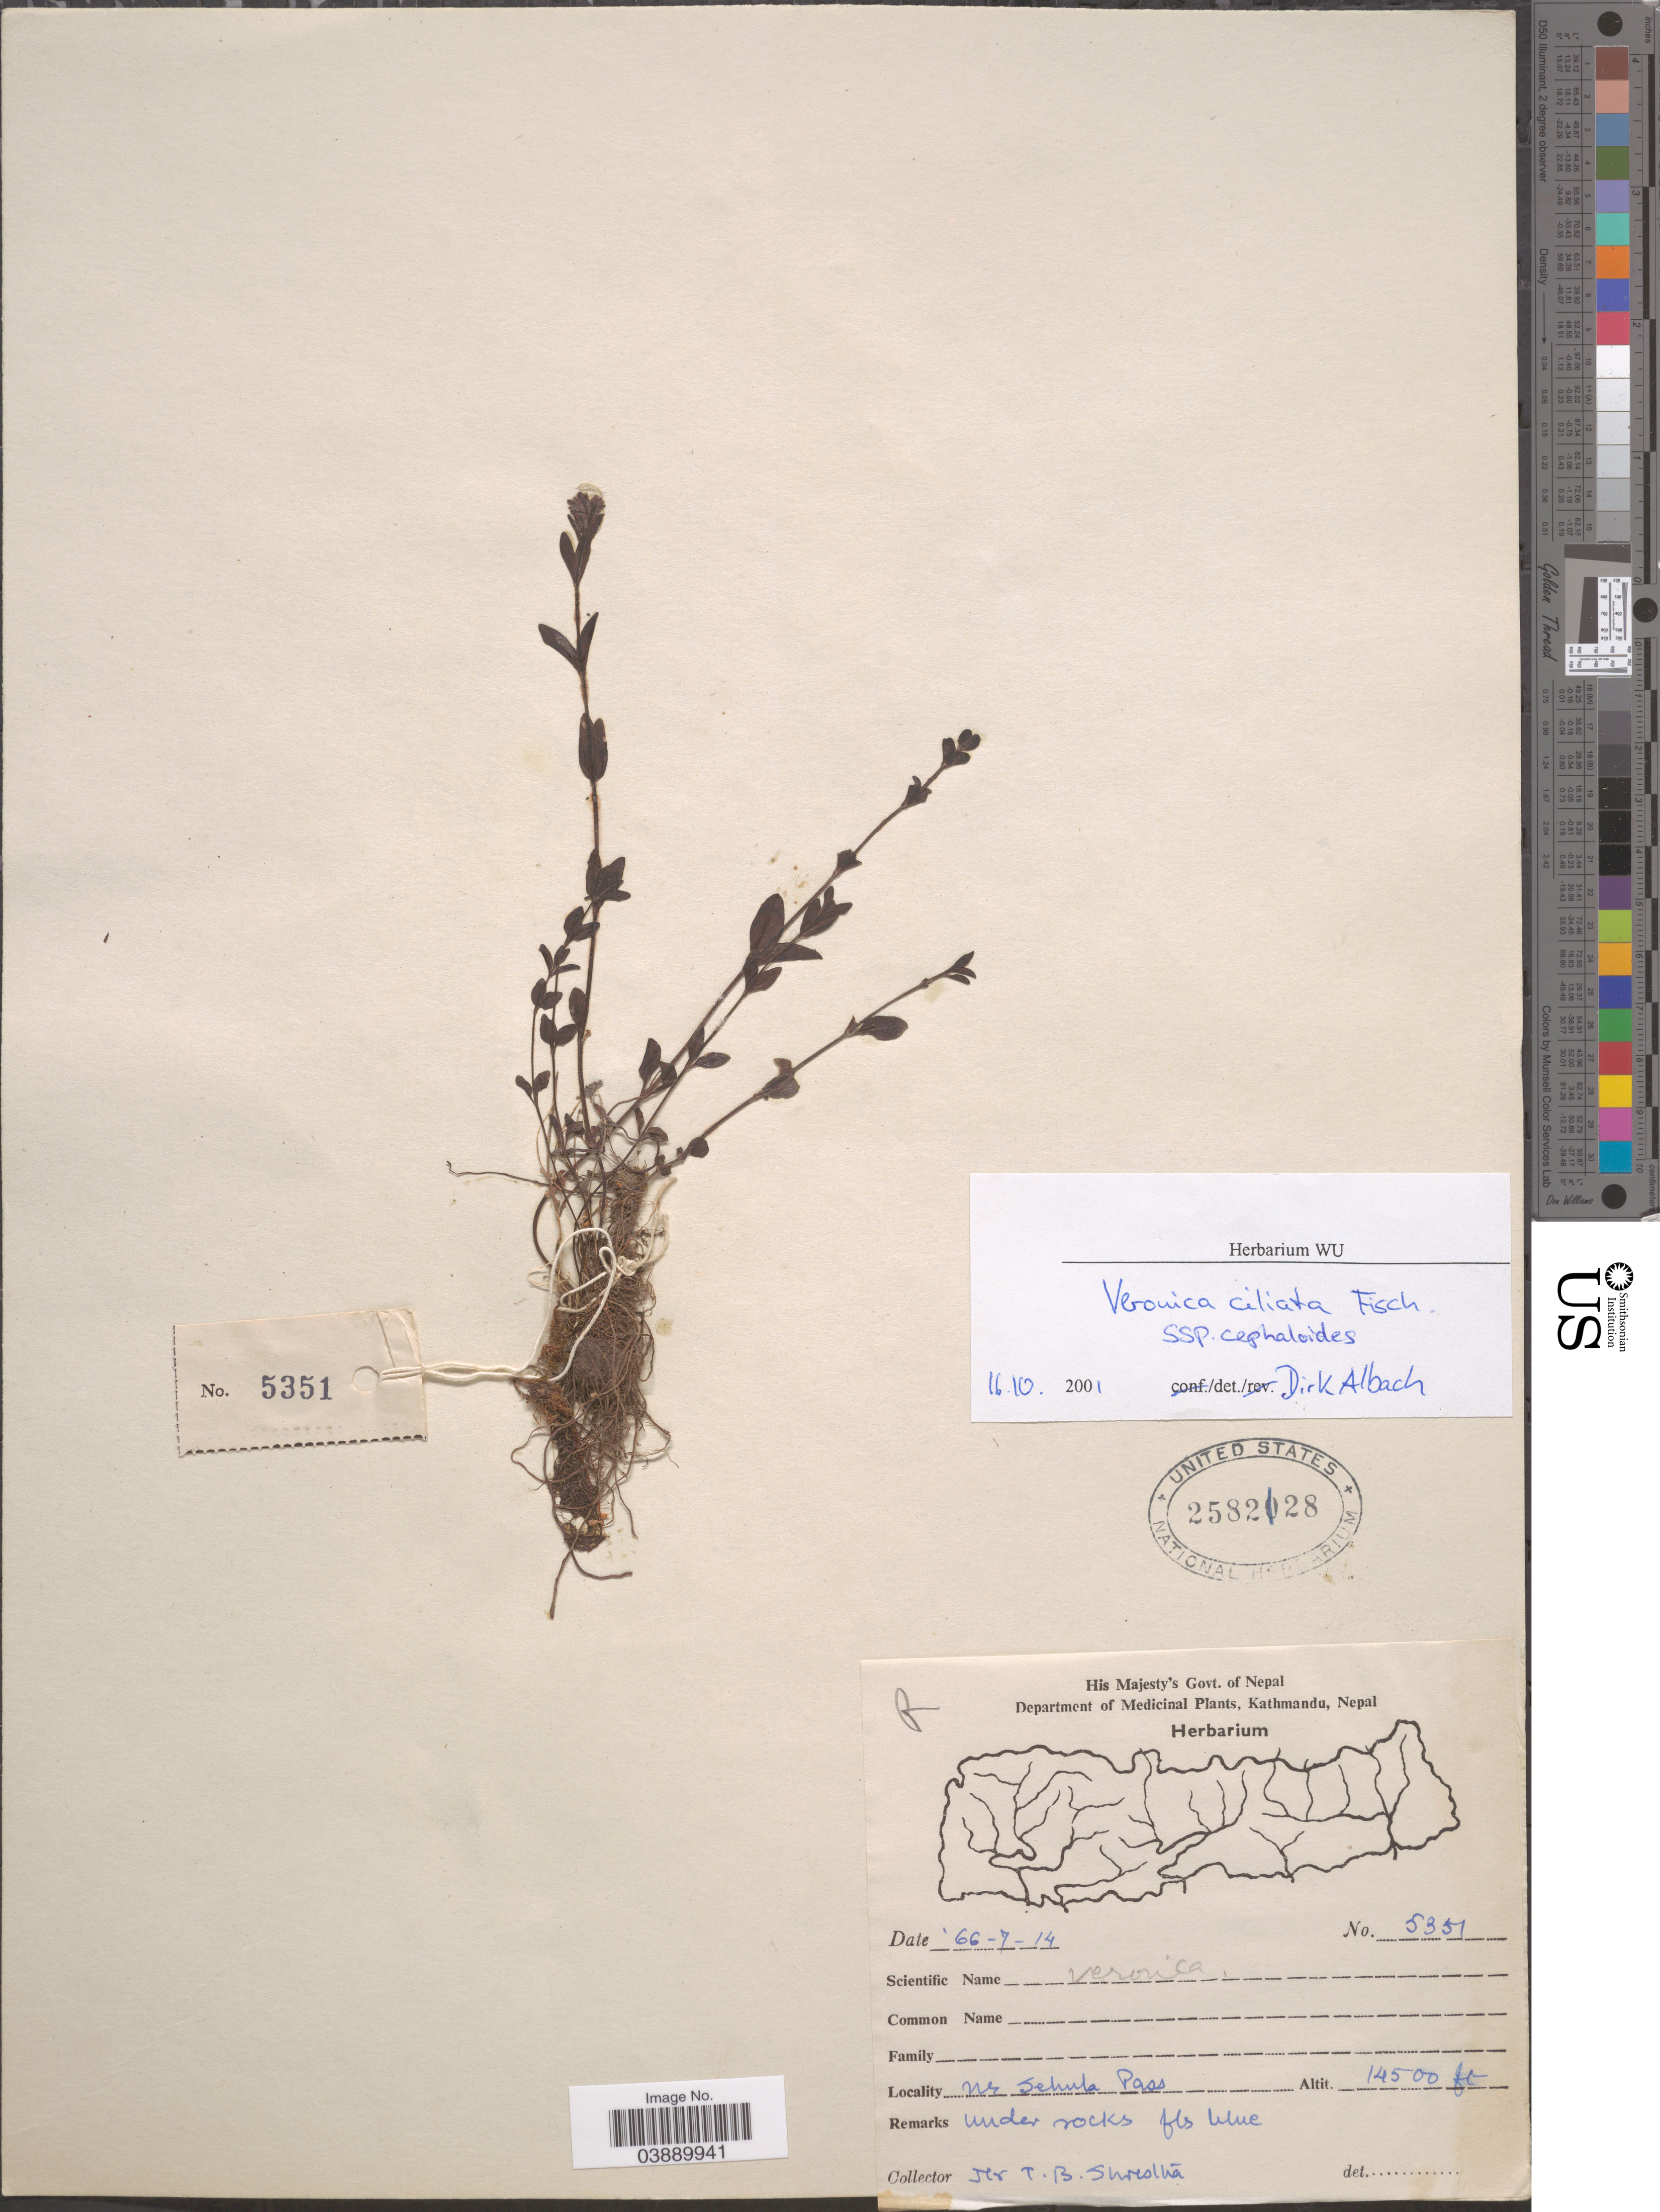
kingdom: Plantae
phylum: Tracheophyta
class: Magnoliopsida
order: Lamiales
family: Plantaginaceae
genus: Veronica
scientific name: Veronica ciliata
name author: Fisch.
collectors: T. B. Shrestha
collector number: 5351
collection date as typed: Transcribed d/m/y: 14/7/66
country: Nepal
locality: Nr Sehula [interpreted] Pass.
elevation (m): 4420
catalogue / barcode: US 2582128